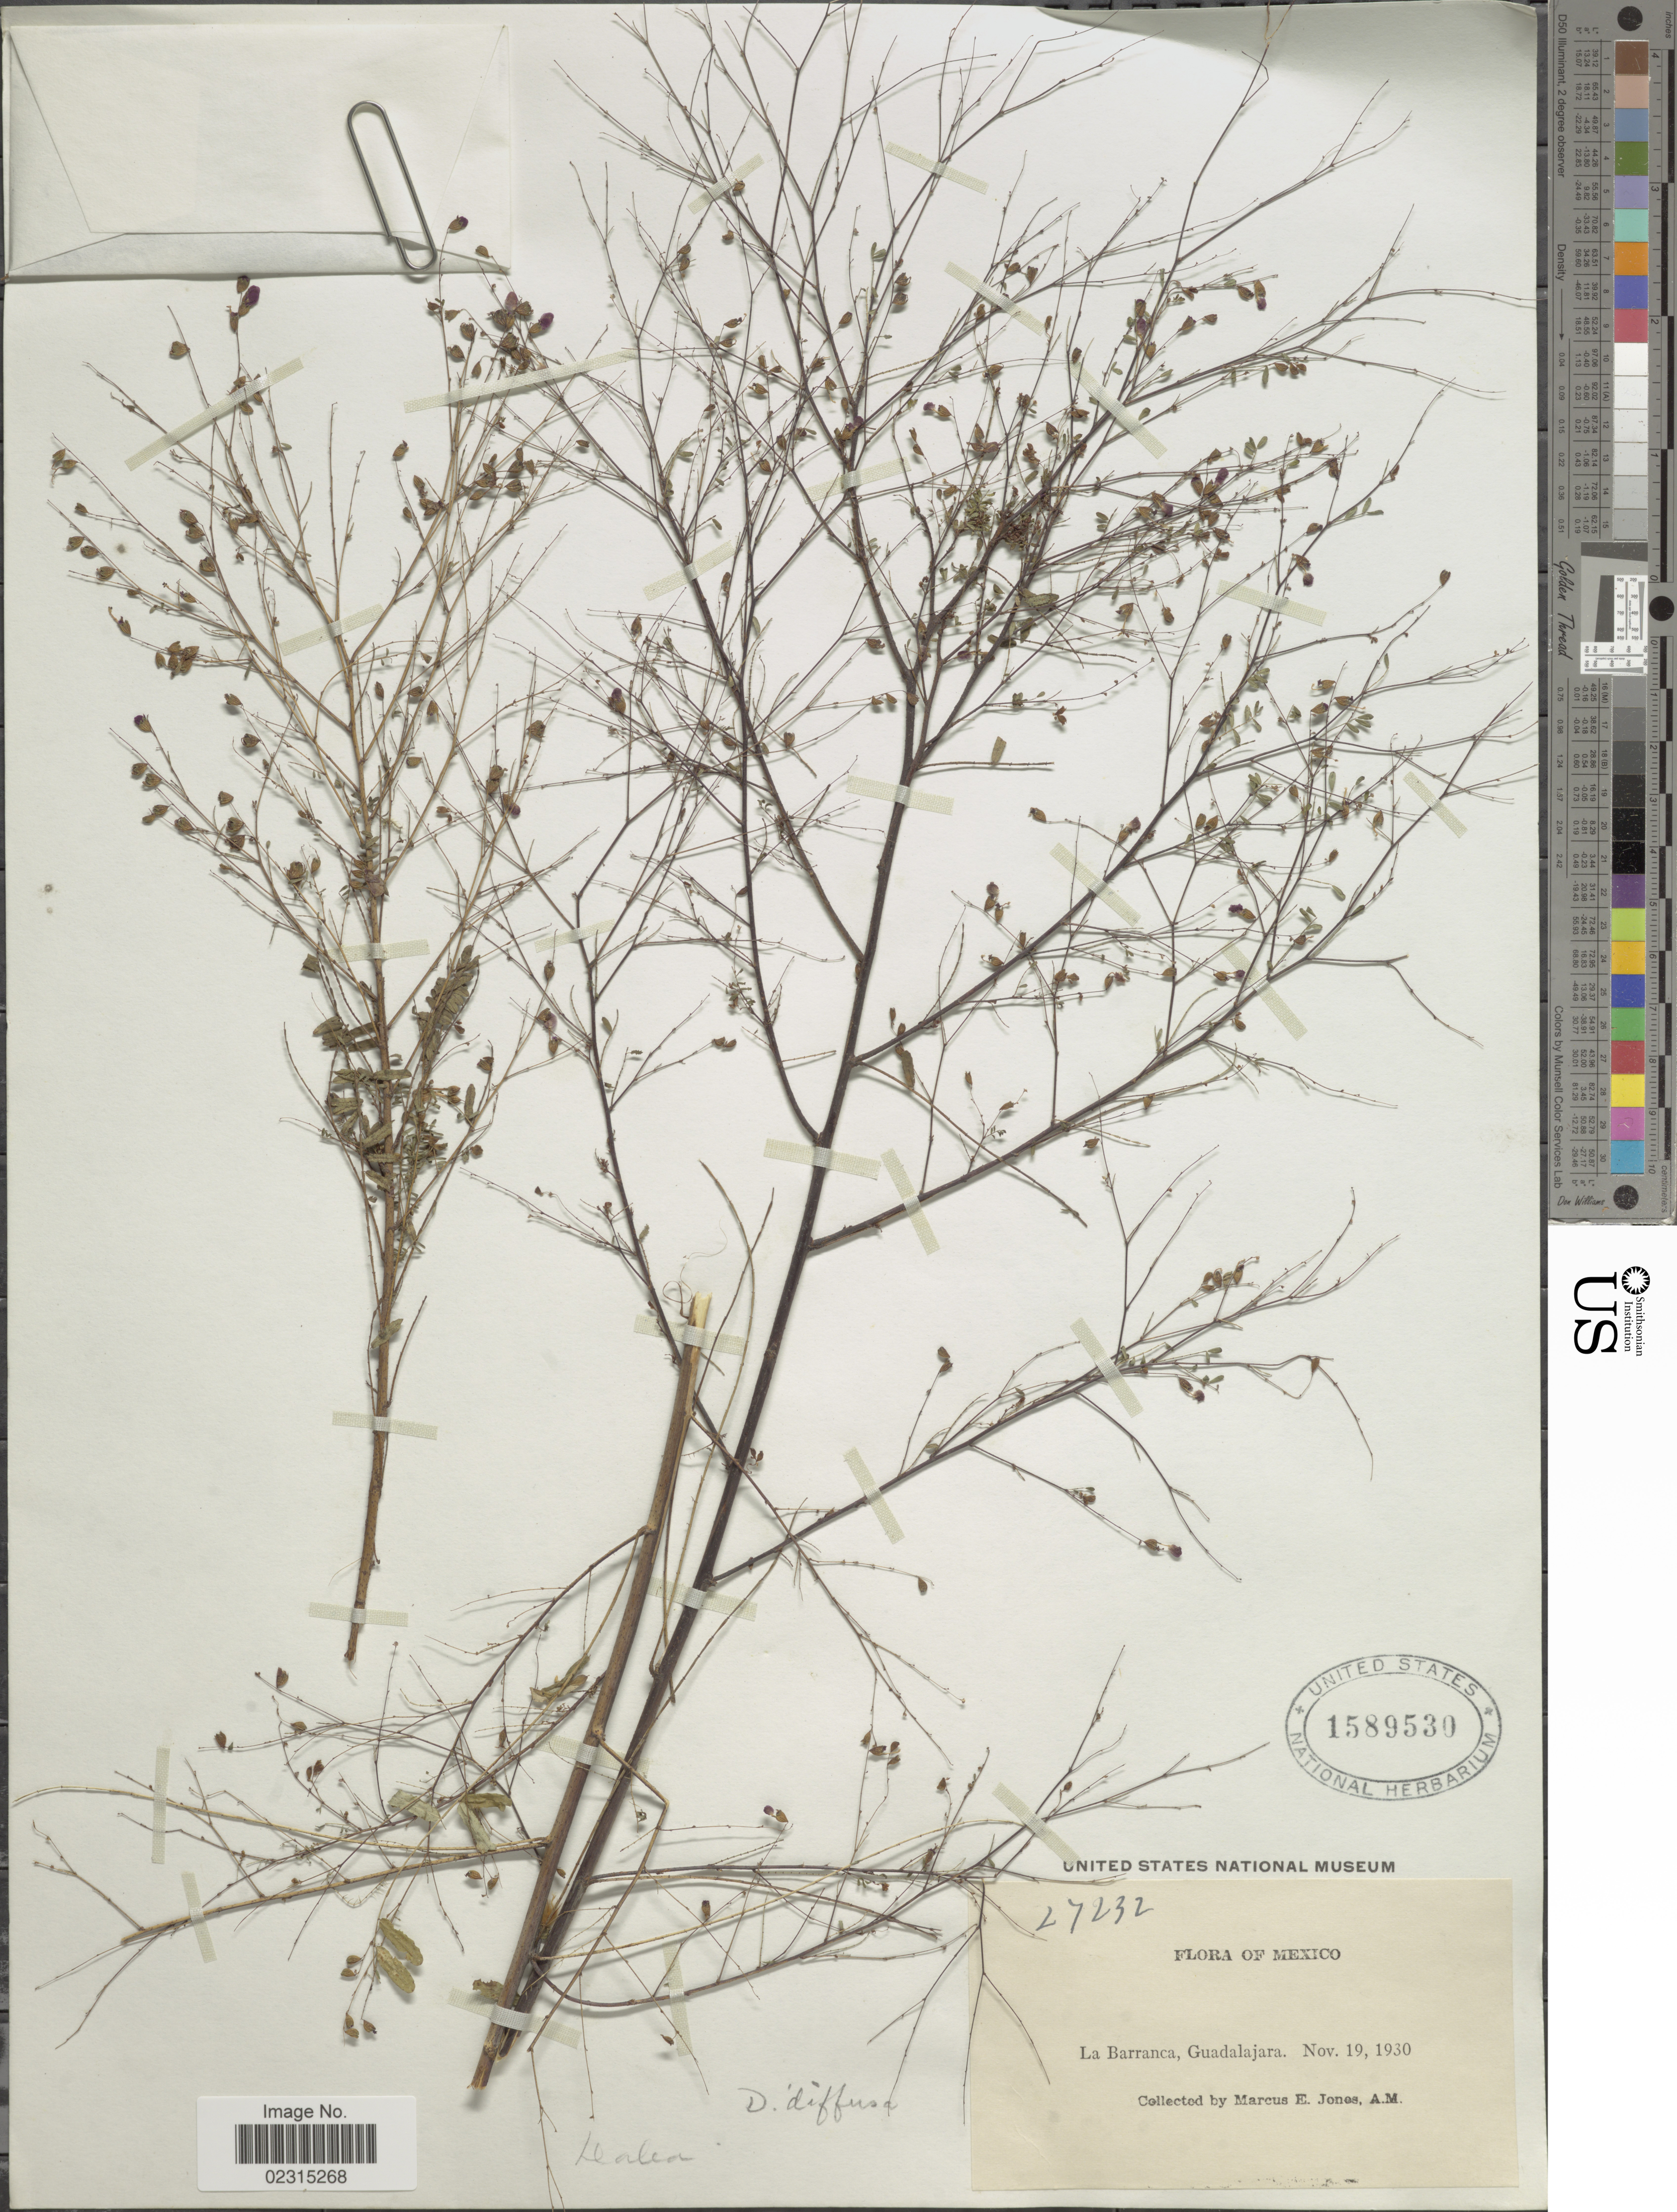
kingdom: Plantae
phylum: Tracheophyta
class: Magnoliopsida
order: Fabales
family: Fabaceae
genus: Marina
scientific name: Marina diffusa var. diffusa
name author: (Moric.) Barneby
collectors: M. E. Jones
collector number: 27232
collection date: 1930-11-19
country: Mexico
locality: La Barranca, Guadalajara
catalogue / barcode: US 1589530